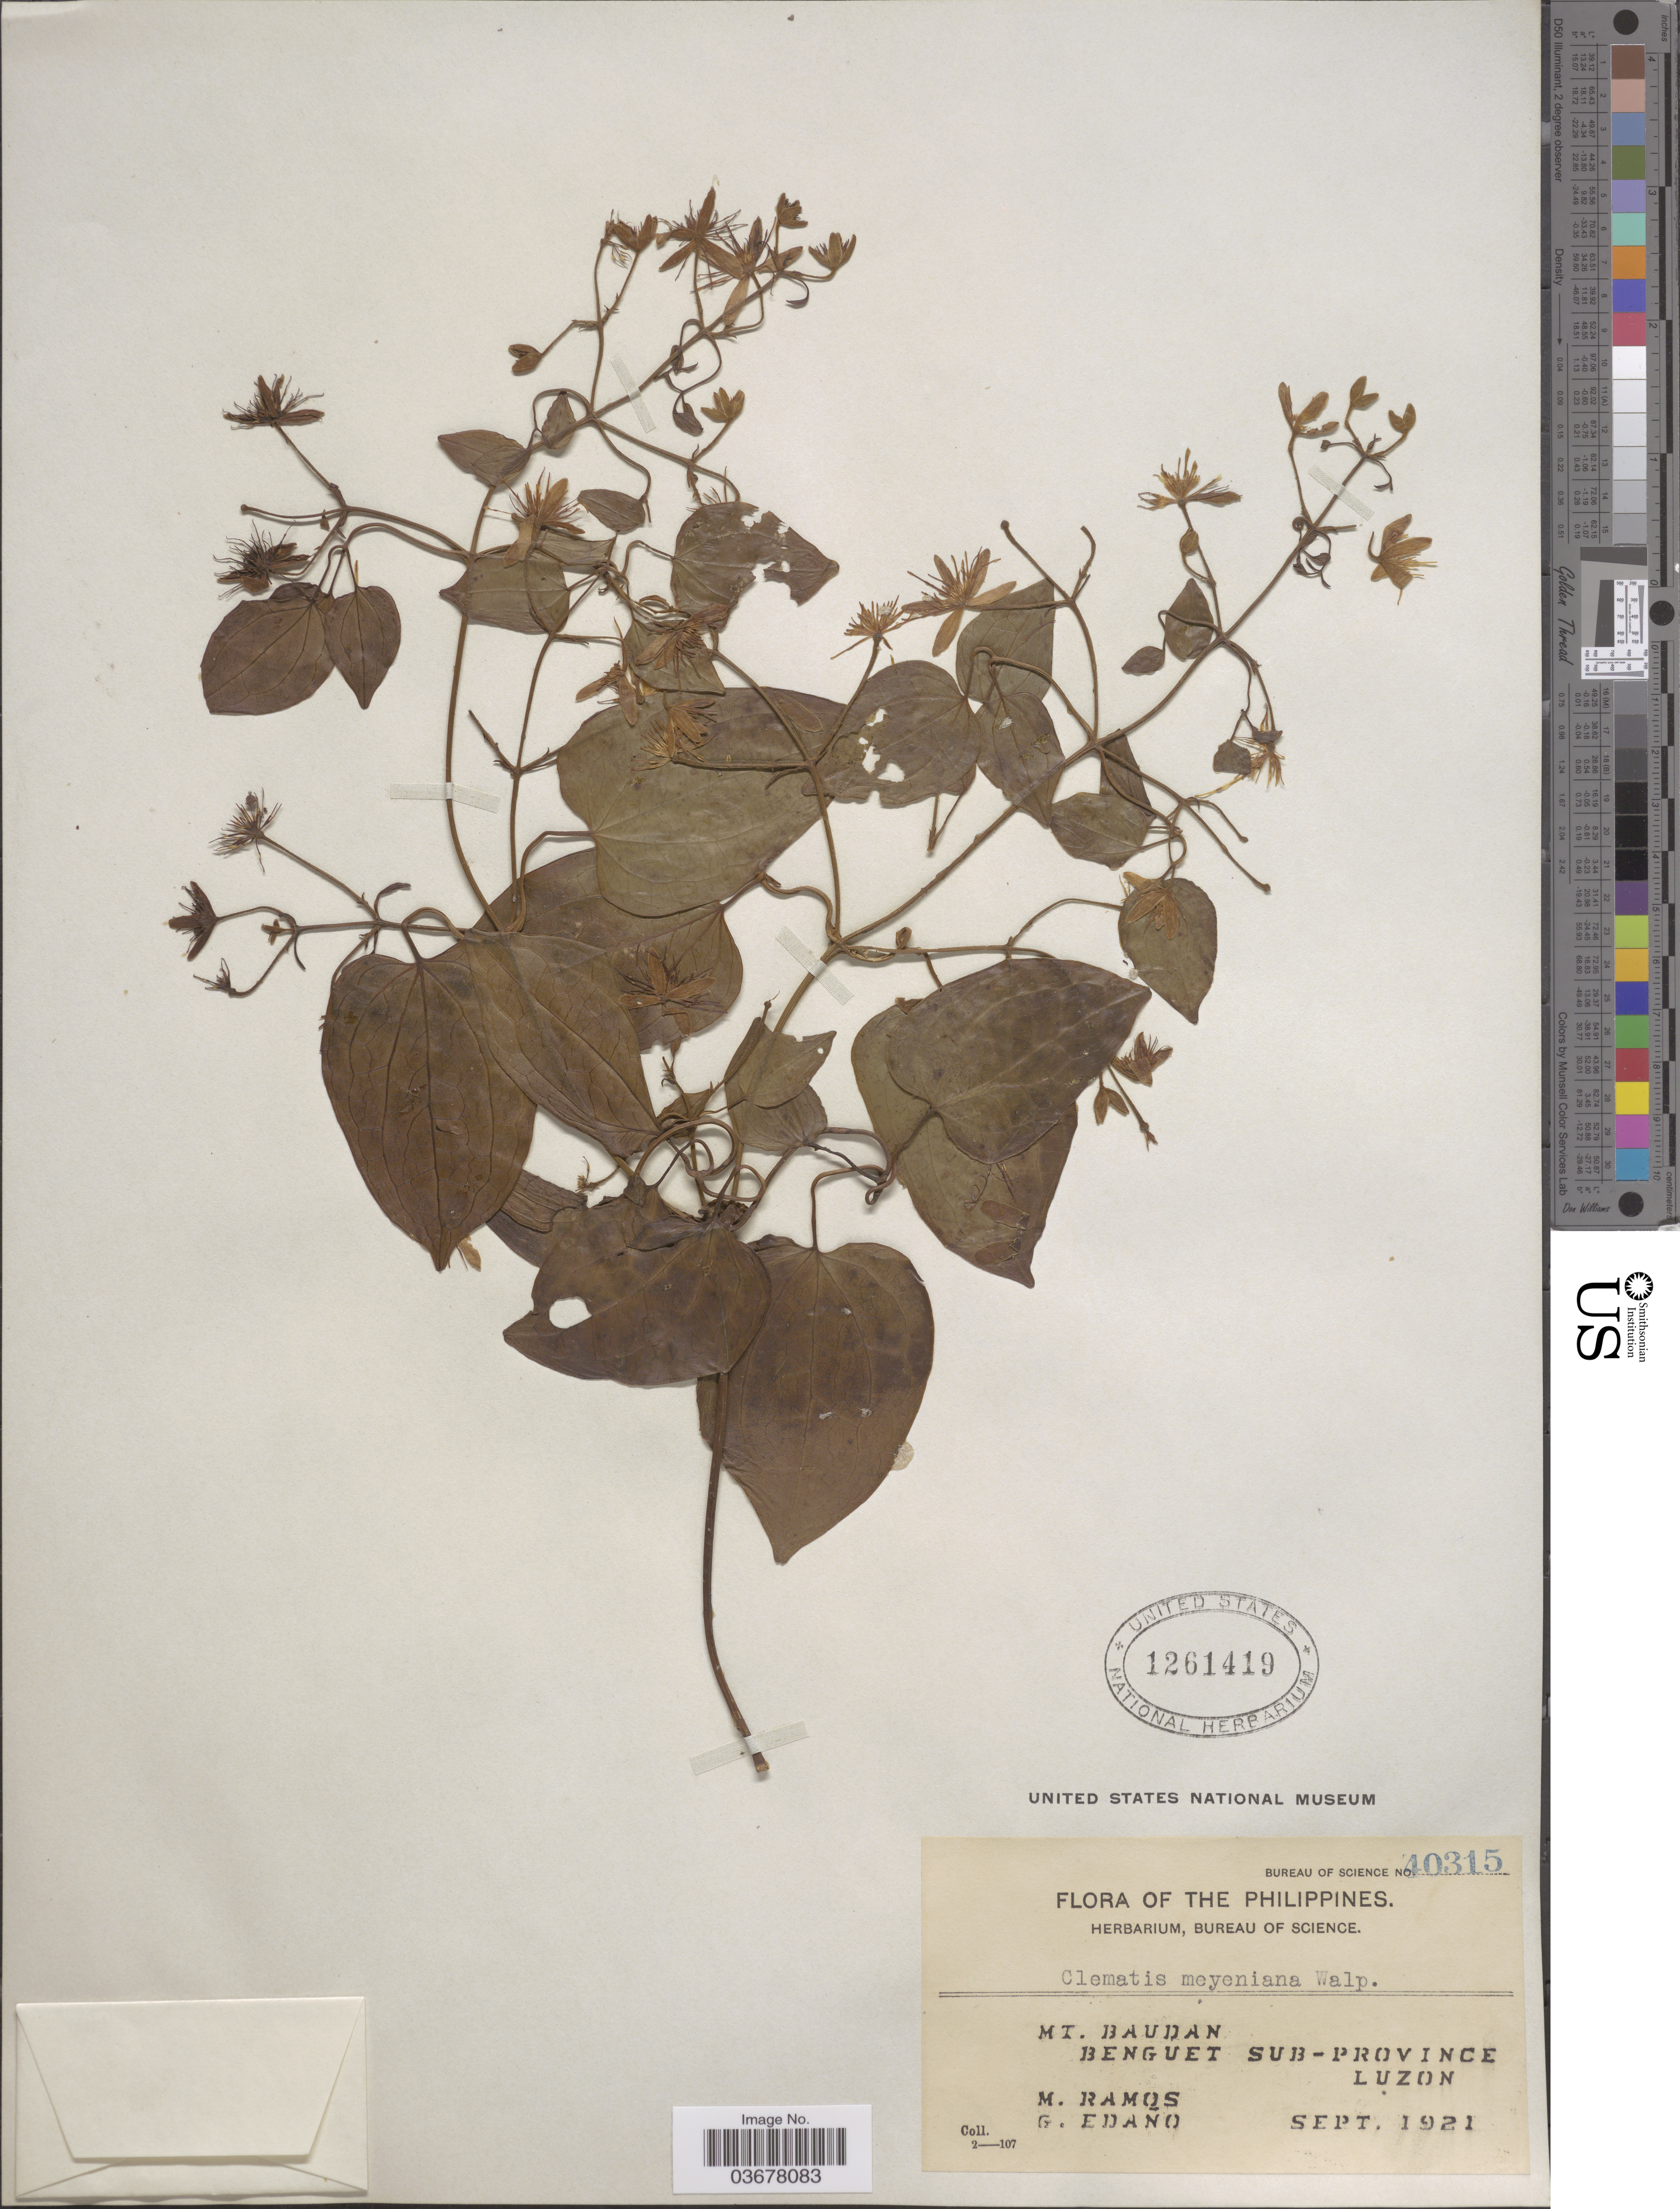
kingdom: Plantae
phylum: Tracheophyta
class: Magnoliopsida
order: Ranunculales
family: Ranunculaceae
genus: Clematis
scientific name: Clematis meyeniana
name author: Walp.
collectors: M. Ramos & G. Edaño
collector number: Bureau of Science 40315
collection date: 1921-09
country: Philippines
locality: Mt. Baudan. Benguet Sub-Province Luzon.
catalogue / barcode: US 1261419